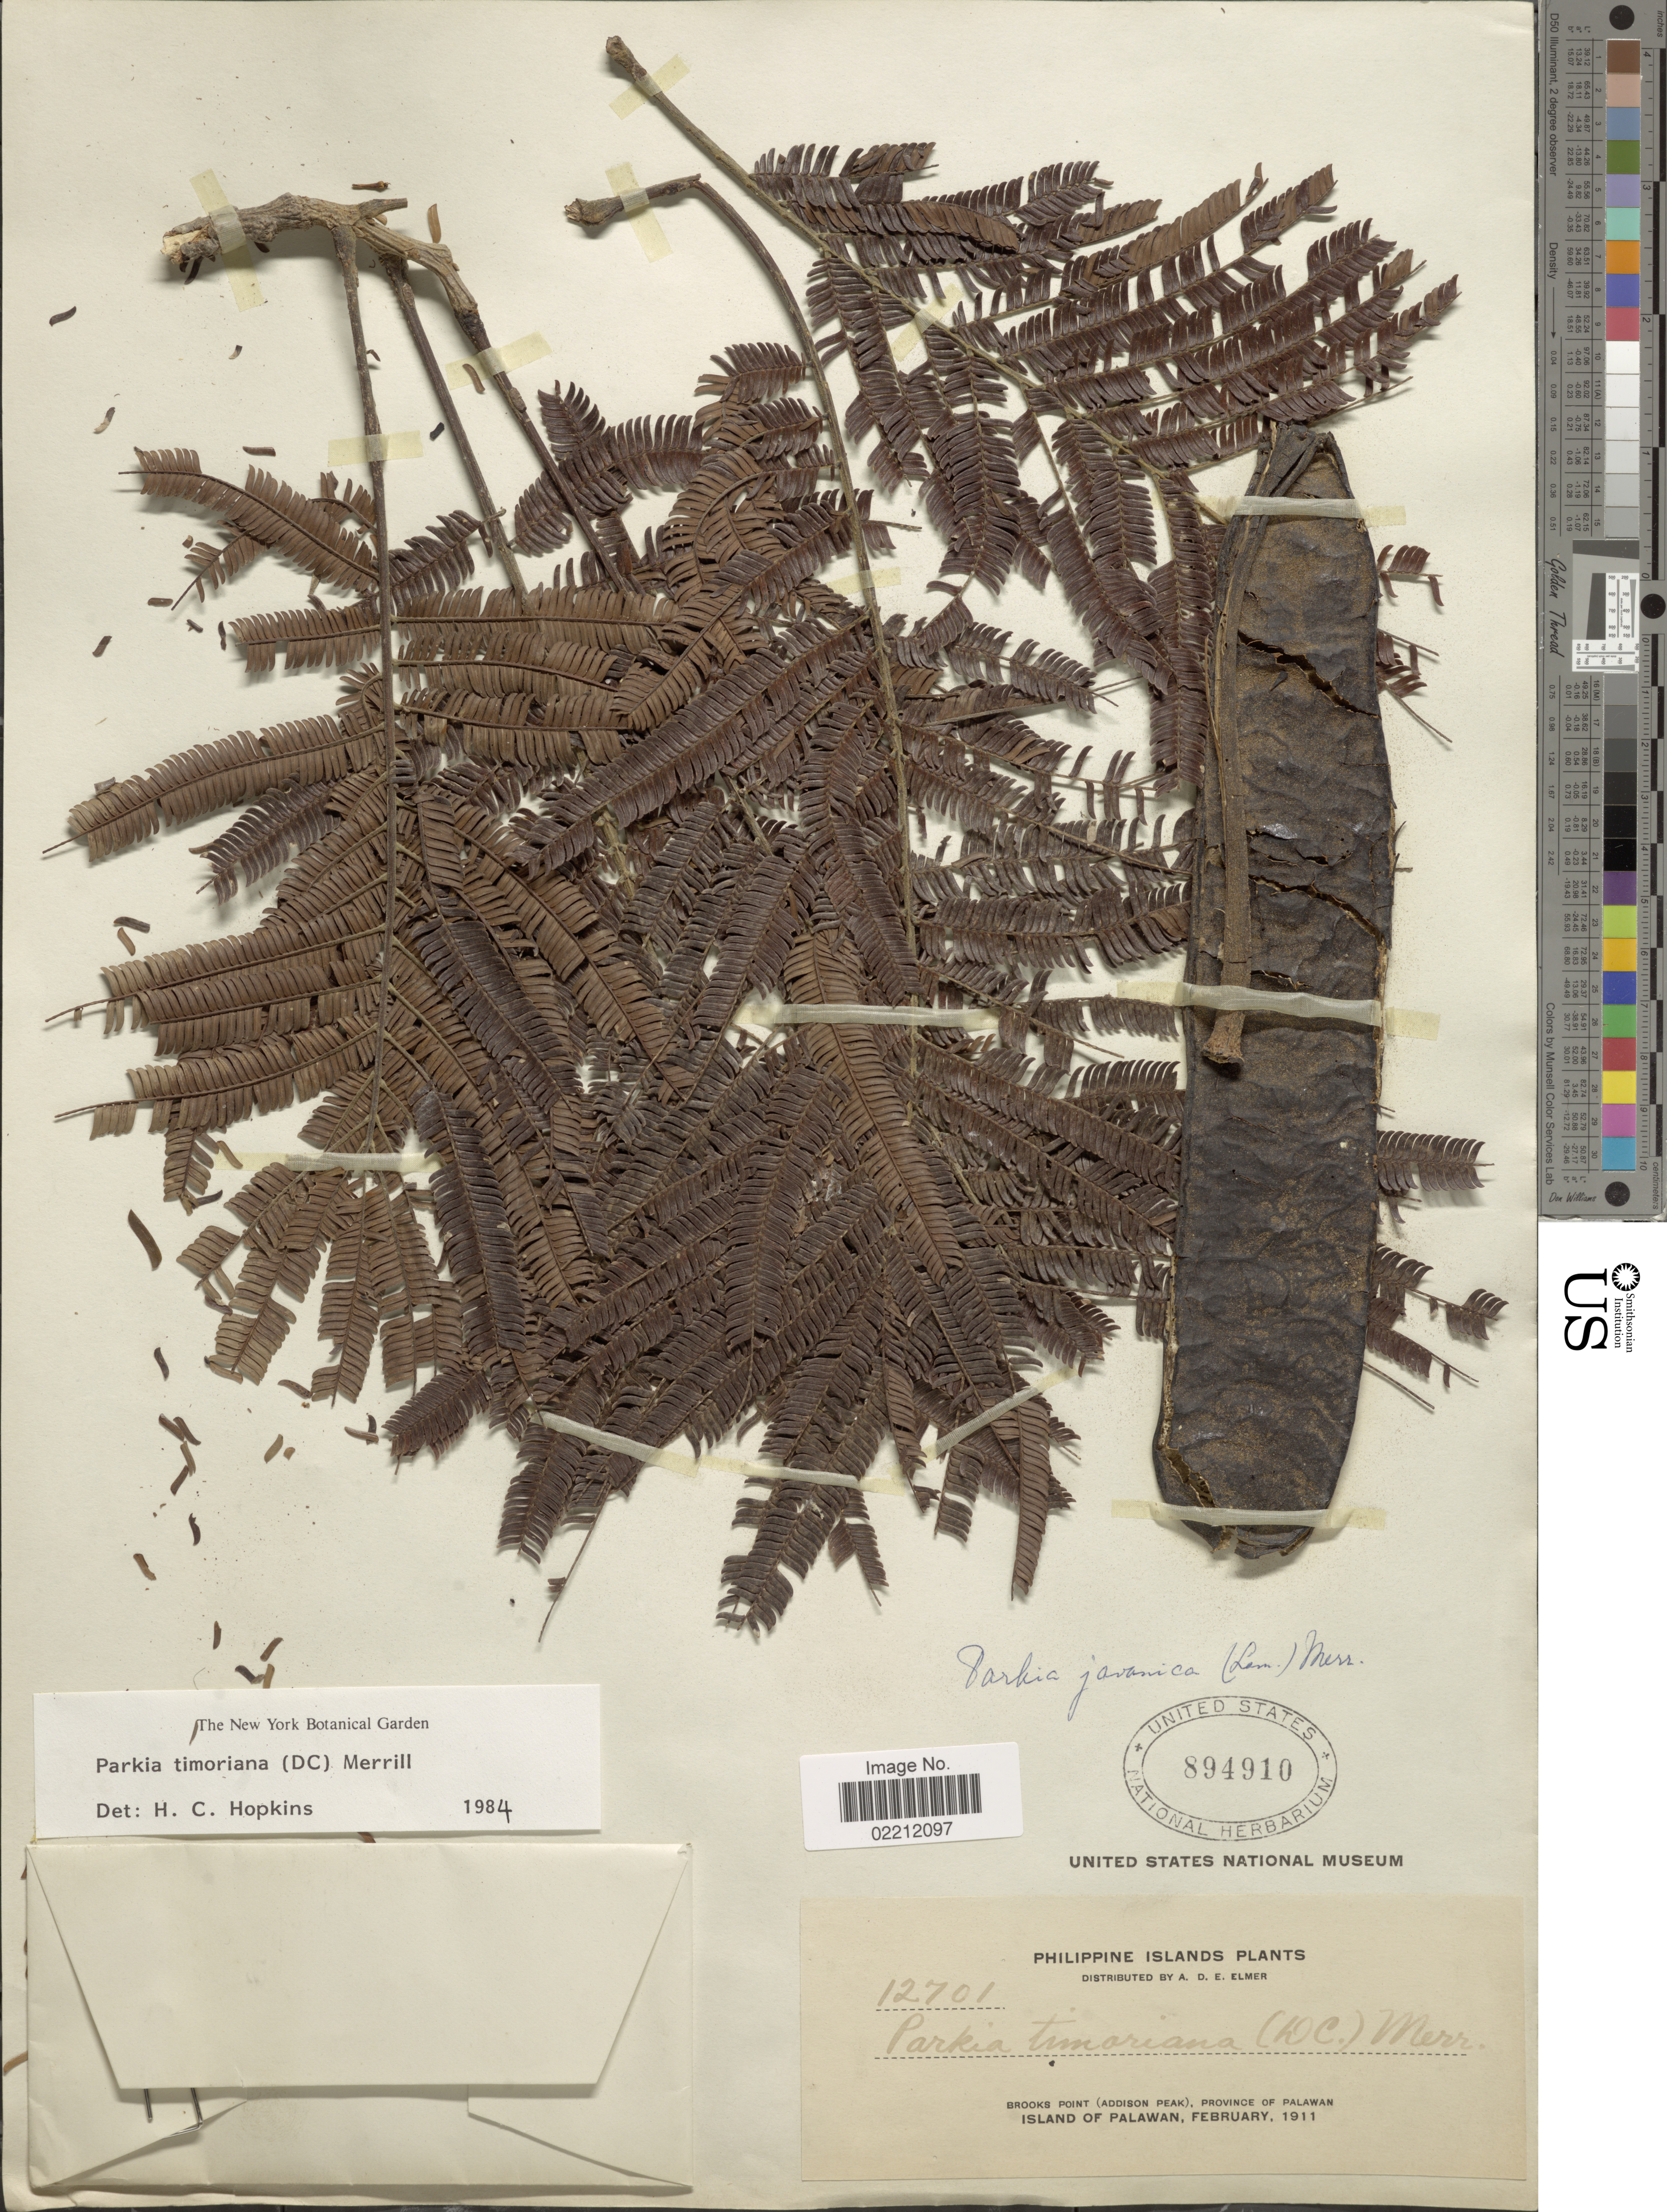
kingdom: Plantae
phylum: Tracheophyta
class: Magnoliopsida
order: Fabales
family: Fabaceae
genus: Parkia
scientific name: Parkia timoriana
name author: (DC.) Merr.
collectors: A. D. E. Elmer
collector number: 12701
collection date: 1911-02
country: Philippines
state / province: Mimaropa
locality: Brooks Point (Addison Peak) , Province of Palawan.Island of Palawan.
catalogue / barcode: US 894910